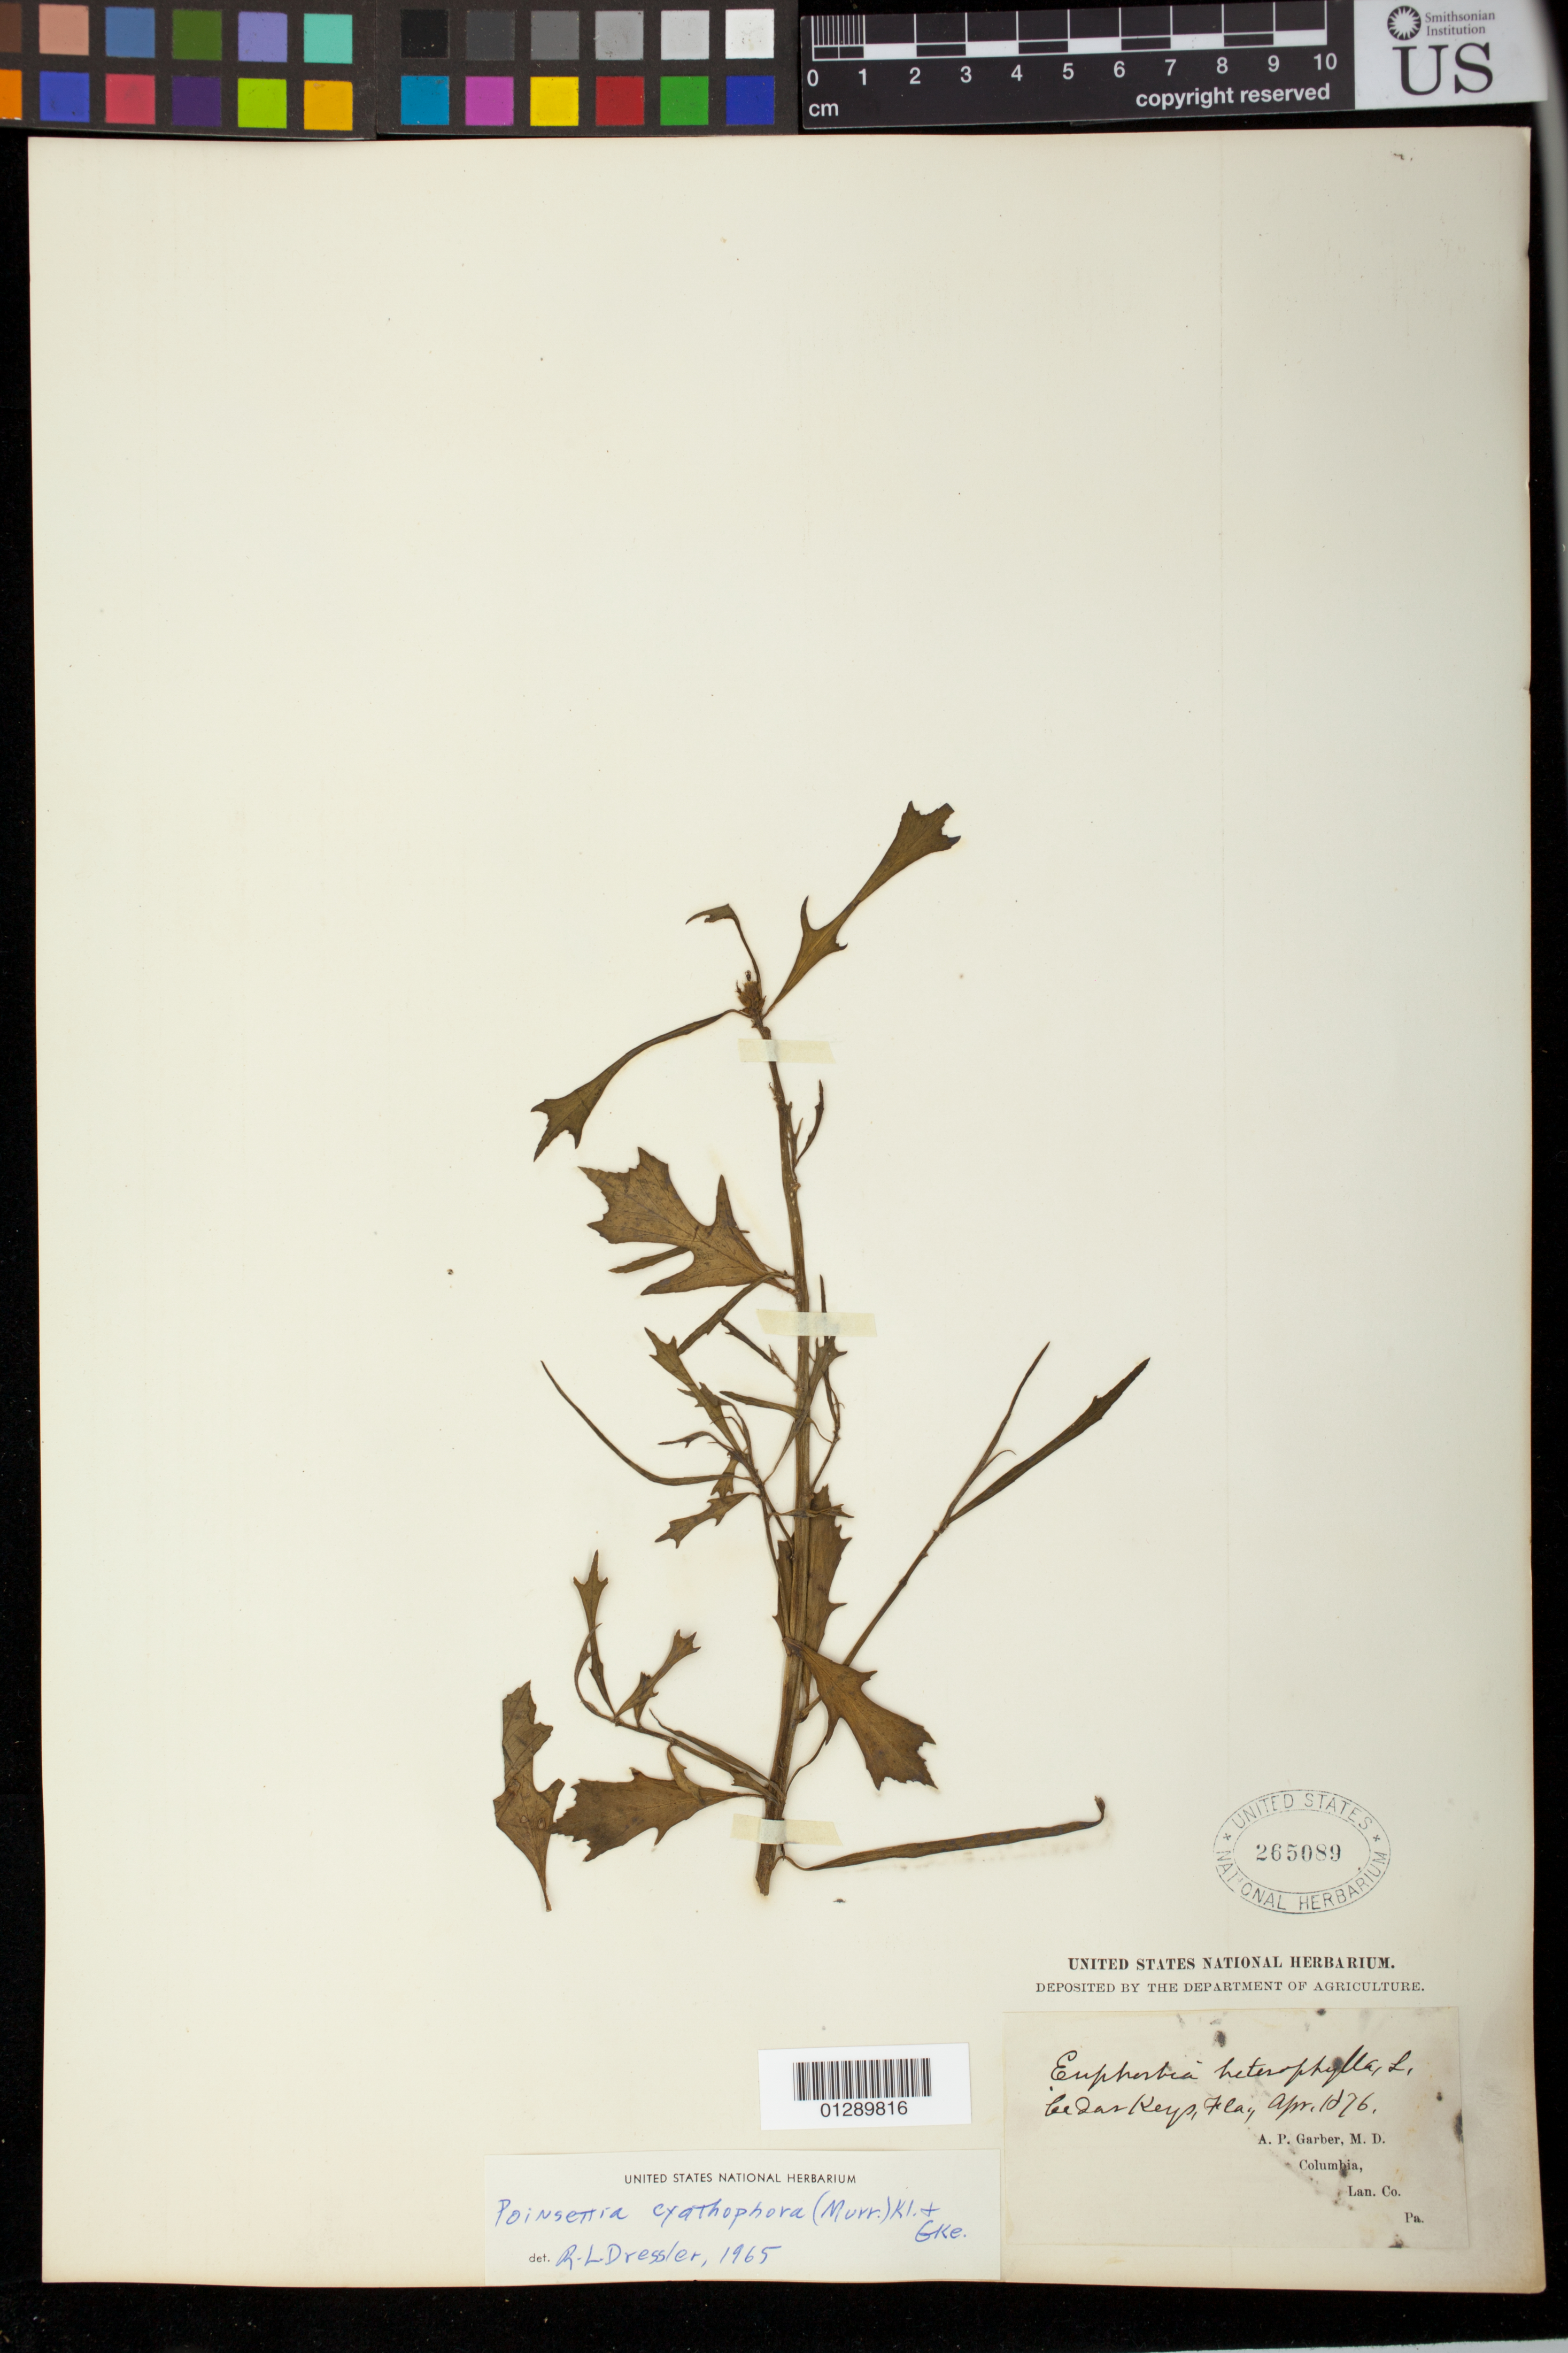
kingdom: Plantae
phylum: Tracheophyta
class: Magnoliopsida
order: Malpighiales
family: Euphorbiaceae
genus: Euphorbia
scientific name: Euphorbia heterophylla var. cyathophora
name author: (Murr.) Griseb.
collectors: A. P. Garber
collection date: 1876-04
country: United States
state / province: Florida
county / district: Levy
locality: Cedar Keys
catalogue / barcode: US 265089